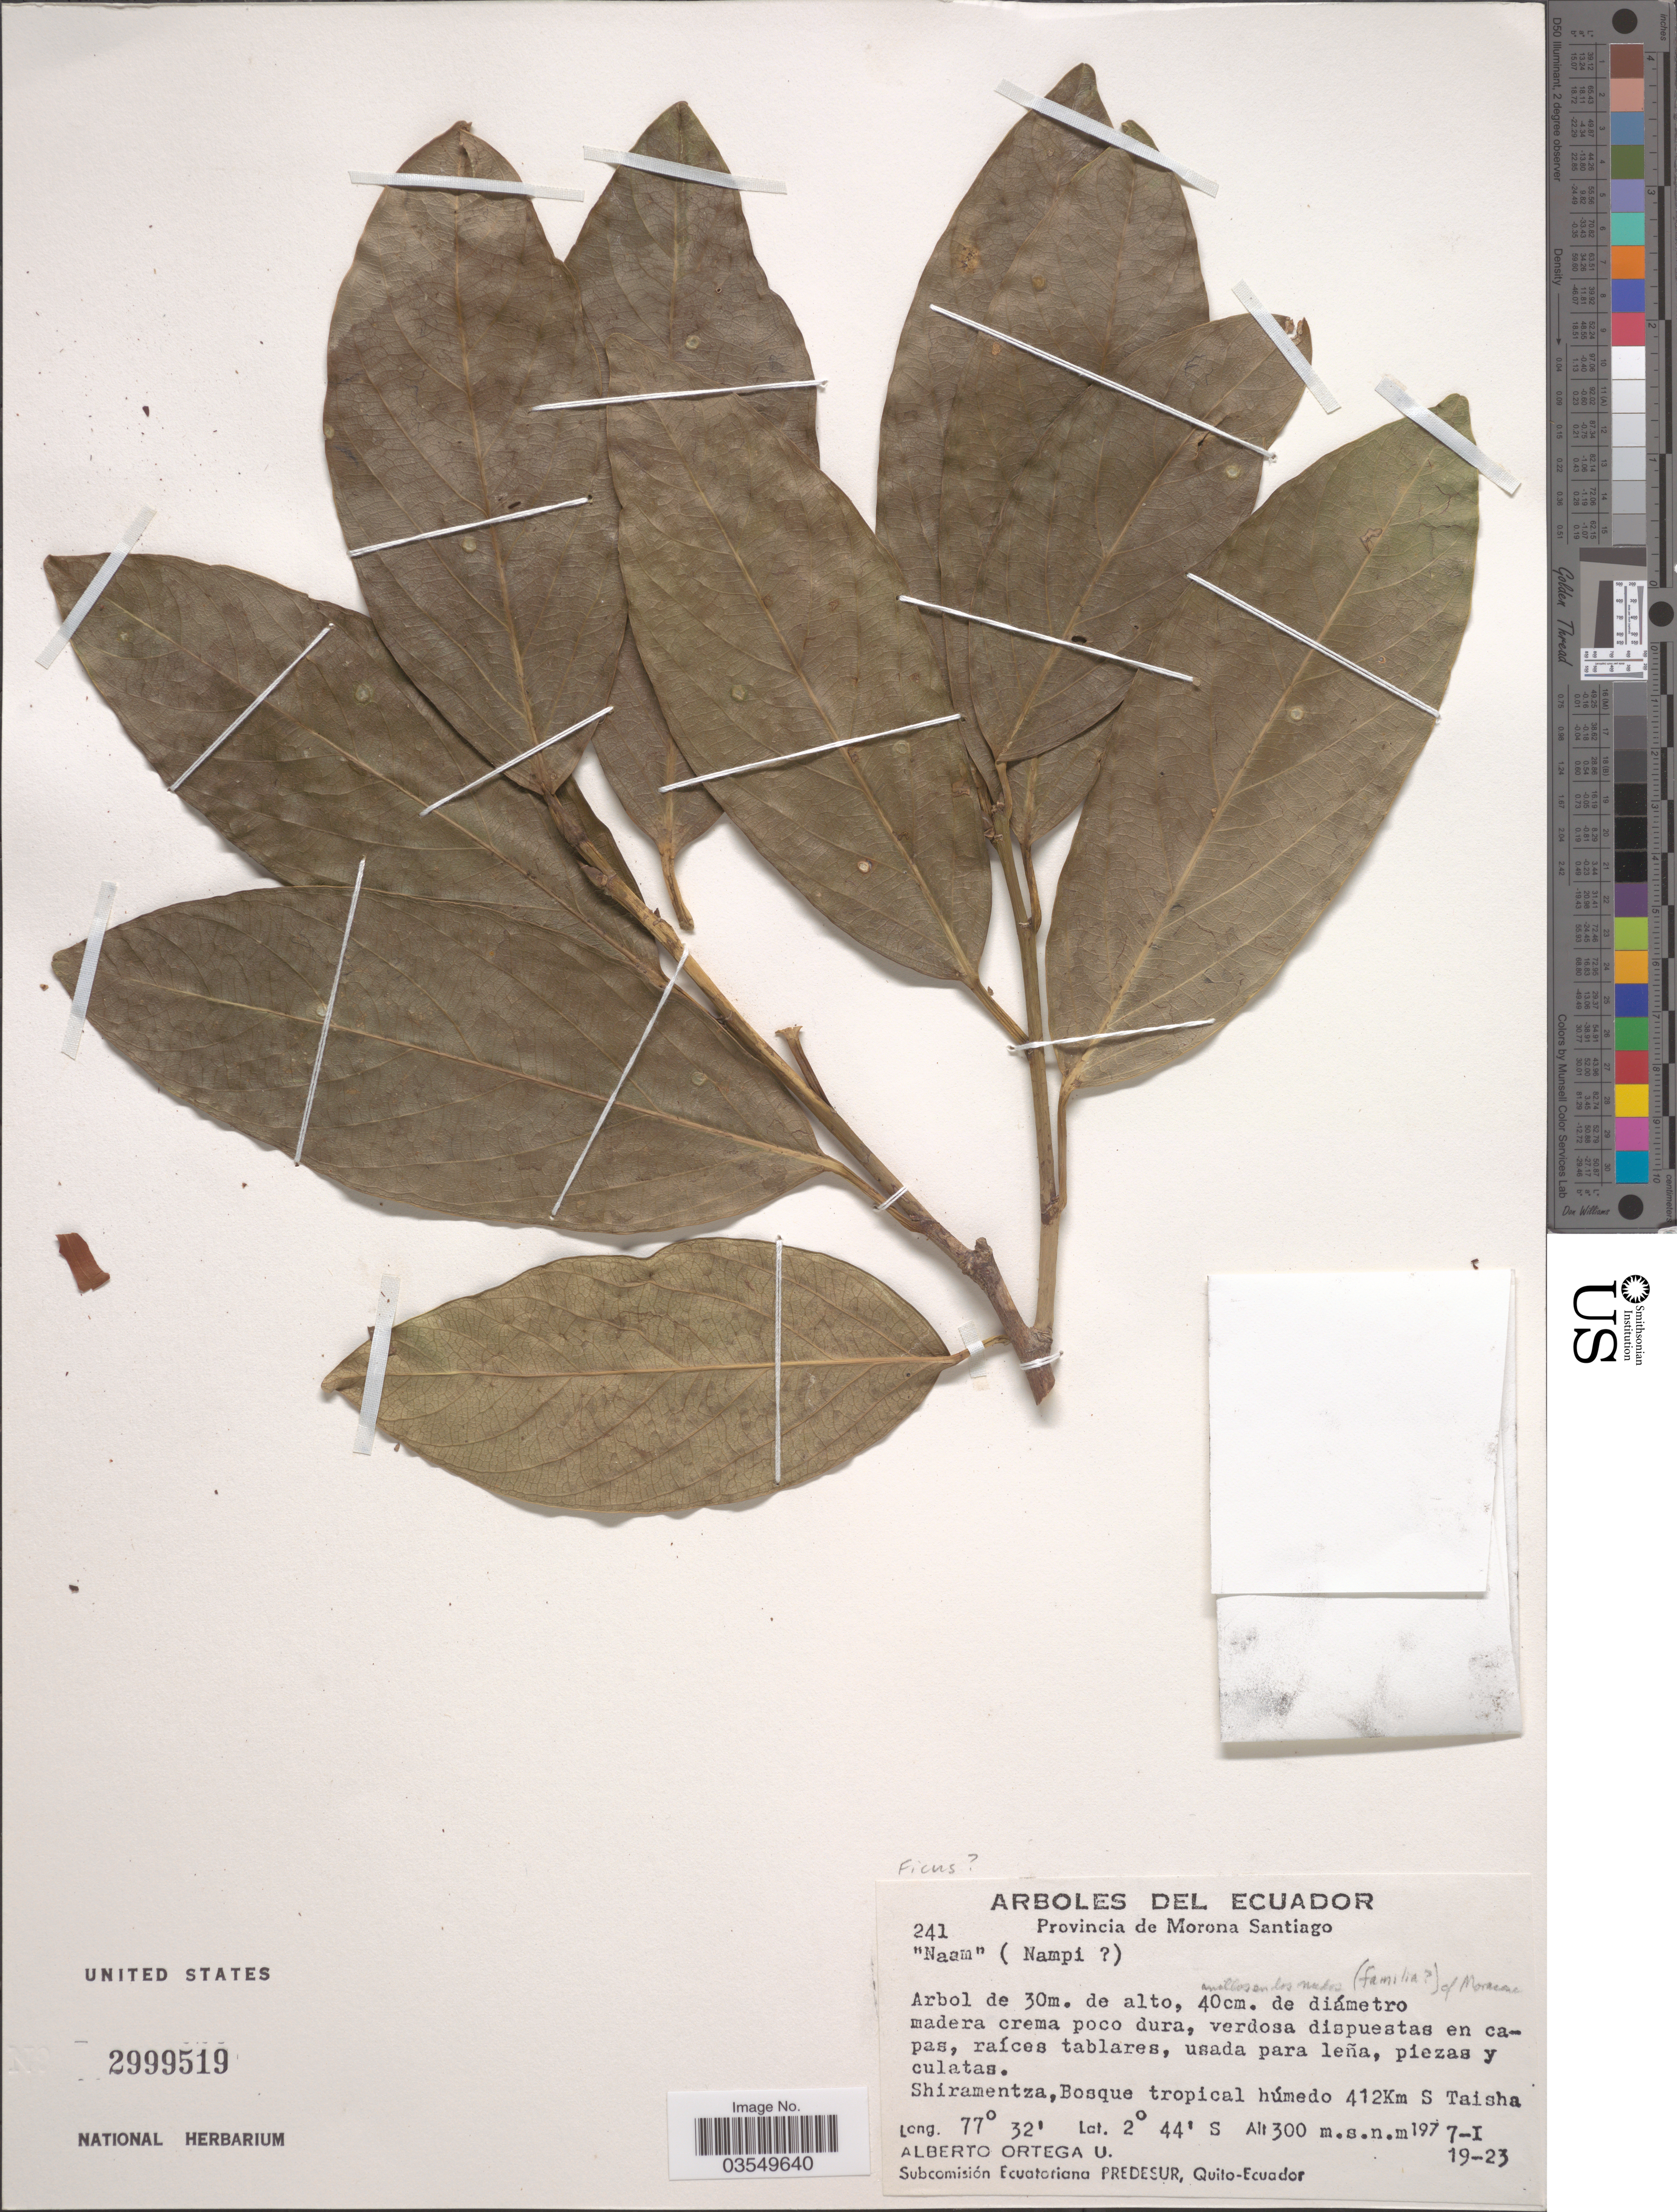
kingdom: Plantae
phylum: Tracheophyta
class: Magnoliopsida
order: Rosales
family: Moraceae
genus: Ficus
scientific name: Ficus sp.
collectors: A. T. Ortega U.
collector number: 241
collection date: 1977-01-19/1977-01-23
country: Ecuador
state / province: Morona-Santiago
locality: Shiramentza,Bosque tropical húmedo 412Km S Taisha.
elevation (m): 300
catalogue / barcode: US 2999519